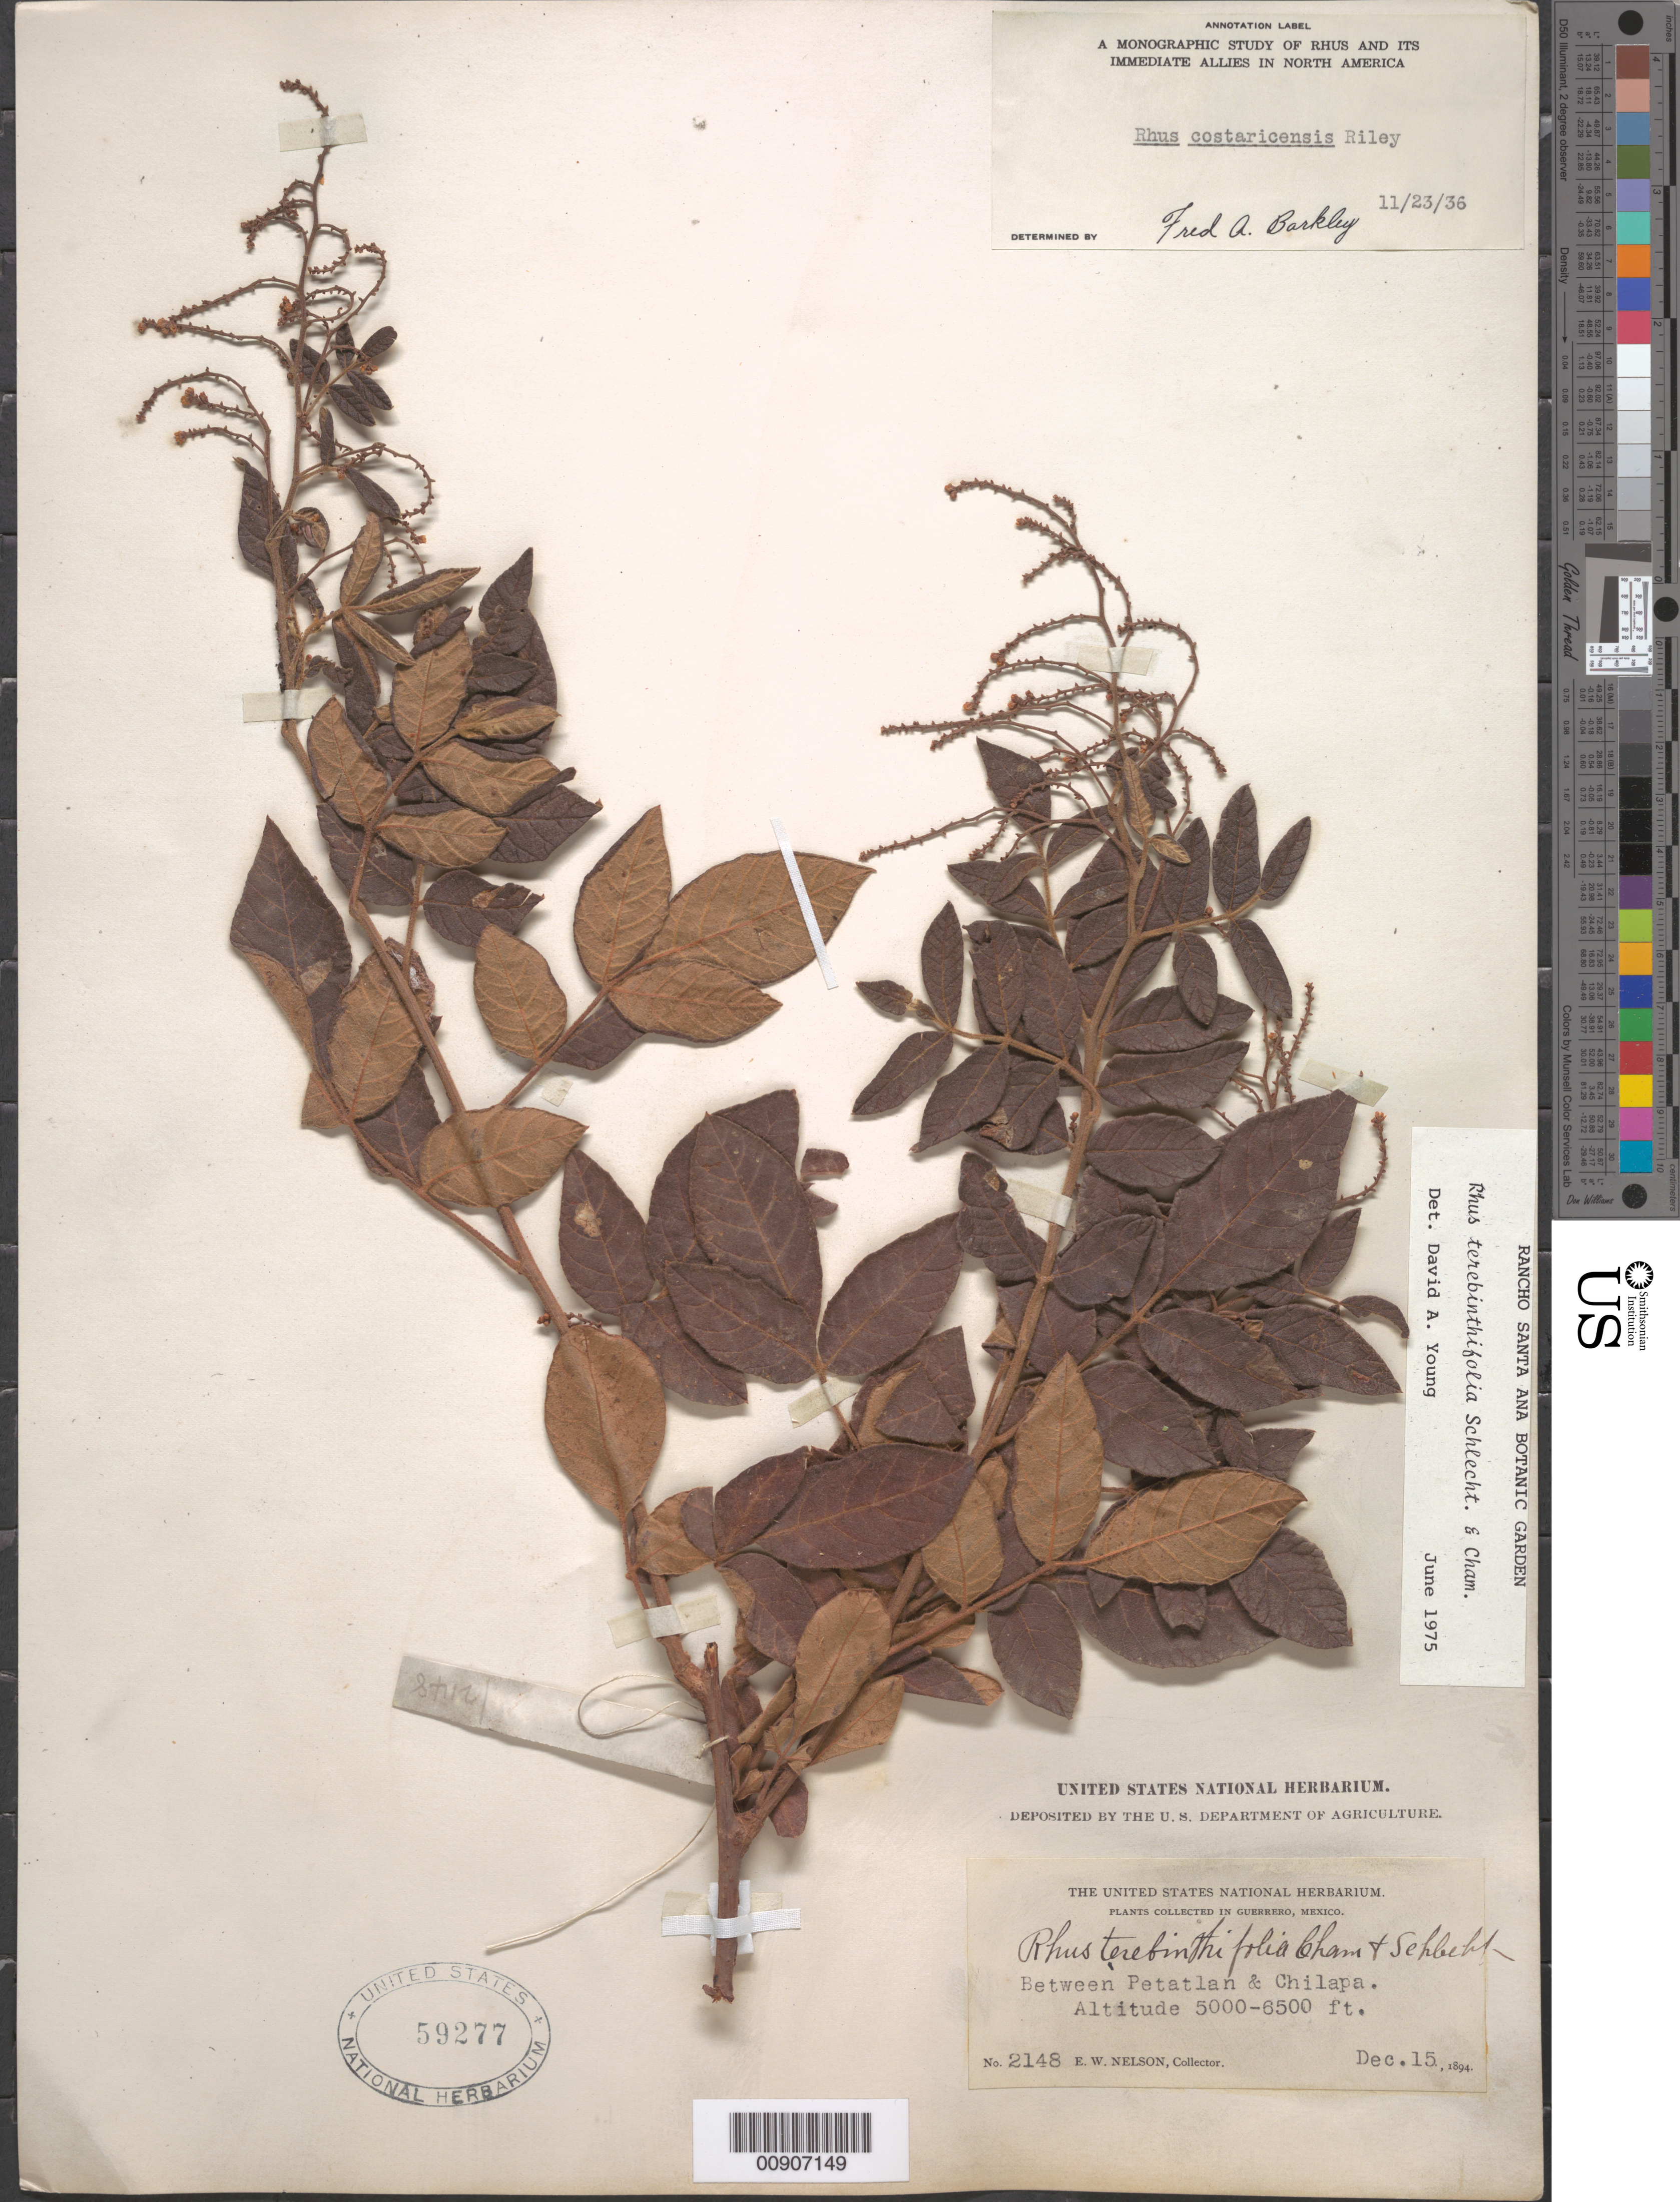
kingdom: Plantae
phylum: Tracheophyta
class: Magnoliopsida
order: Sapindales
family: Anacardiaceae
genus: Rhus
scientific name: Rhus terebinthifolia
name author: Schltdl. & Cham.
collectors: E. W. Nelson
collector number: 2148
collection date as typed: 15 Dec 1894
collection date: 1894-12-15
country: Mexico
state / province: Guerrero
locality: Between Petatlán & Chilapa. Guerrero.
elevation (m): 1524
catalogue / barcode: US 59277